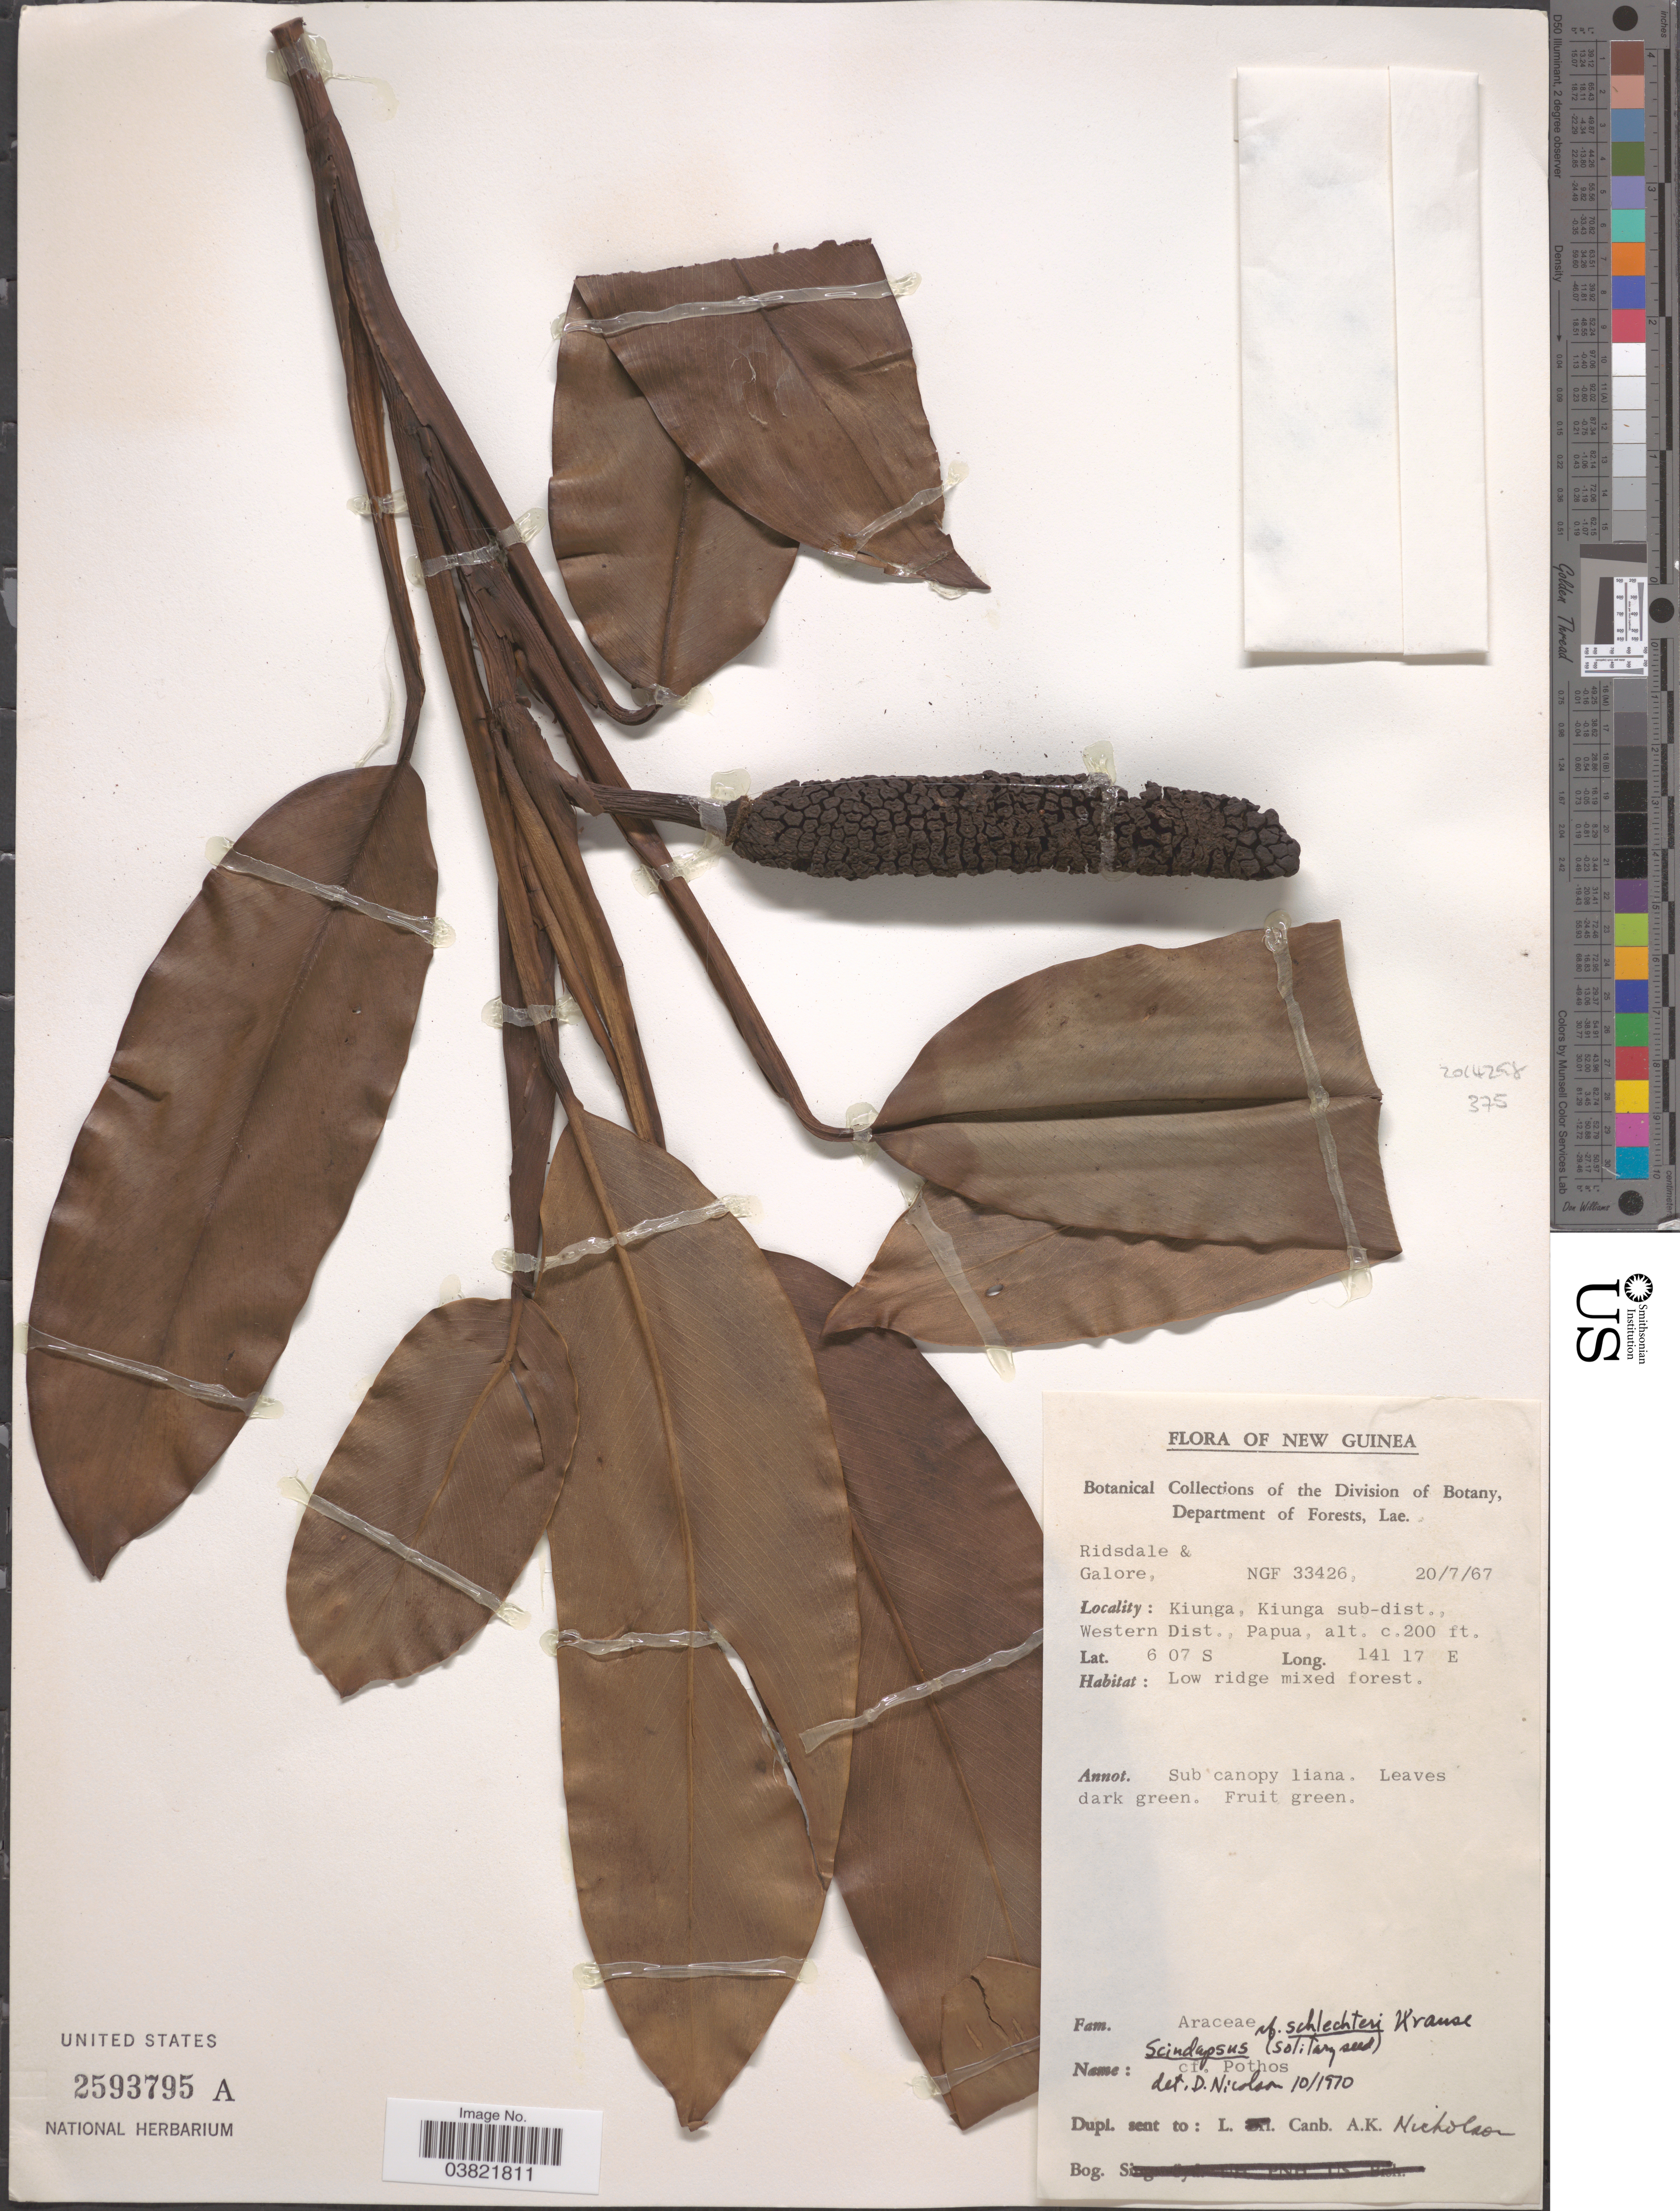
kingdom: Plantae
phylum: Tracheophyta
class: Liliopsida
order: Alismatales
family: Araceae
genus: Scindapsus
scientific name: Scindapsus schlechteri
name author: K. Krause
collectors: C. E. Ridsdale & M. Galore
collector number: NGF33426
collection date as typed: Transcribed d/m/y: 20/7/67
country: Papua New Guinea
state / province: Manus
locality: New Guinea. Kiunga, Kiunga sub-dist., Western Dist., Papua.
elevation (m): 61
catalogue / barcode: US 2593795A